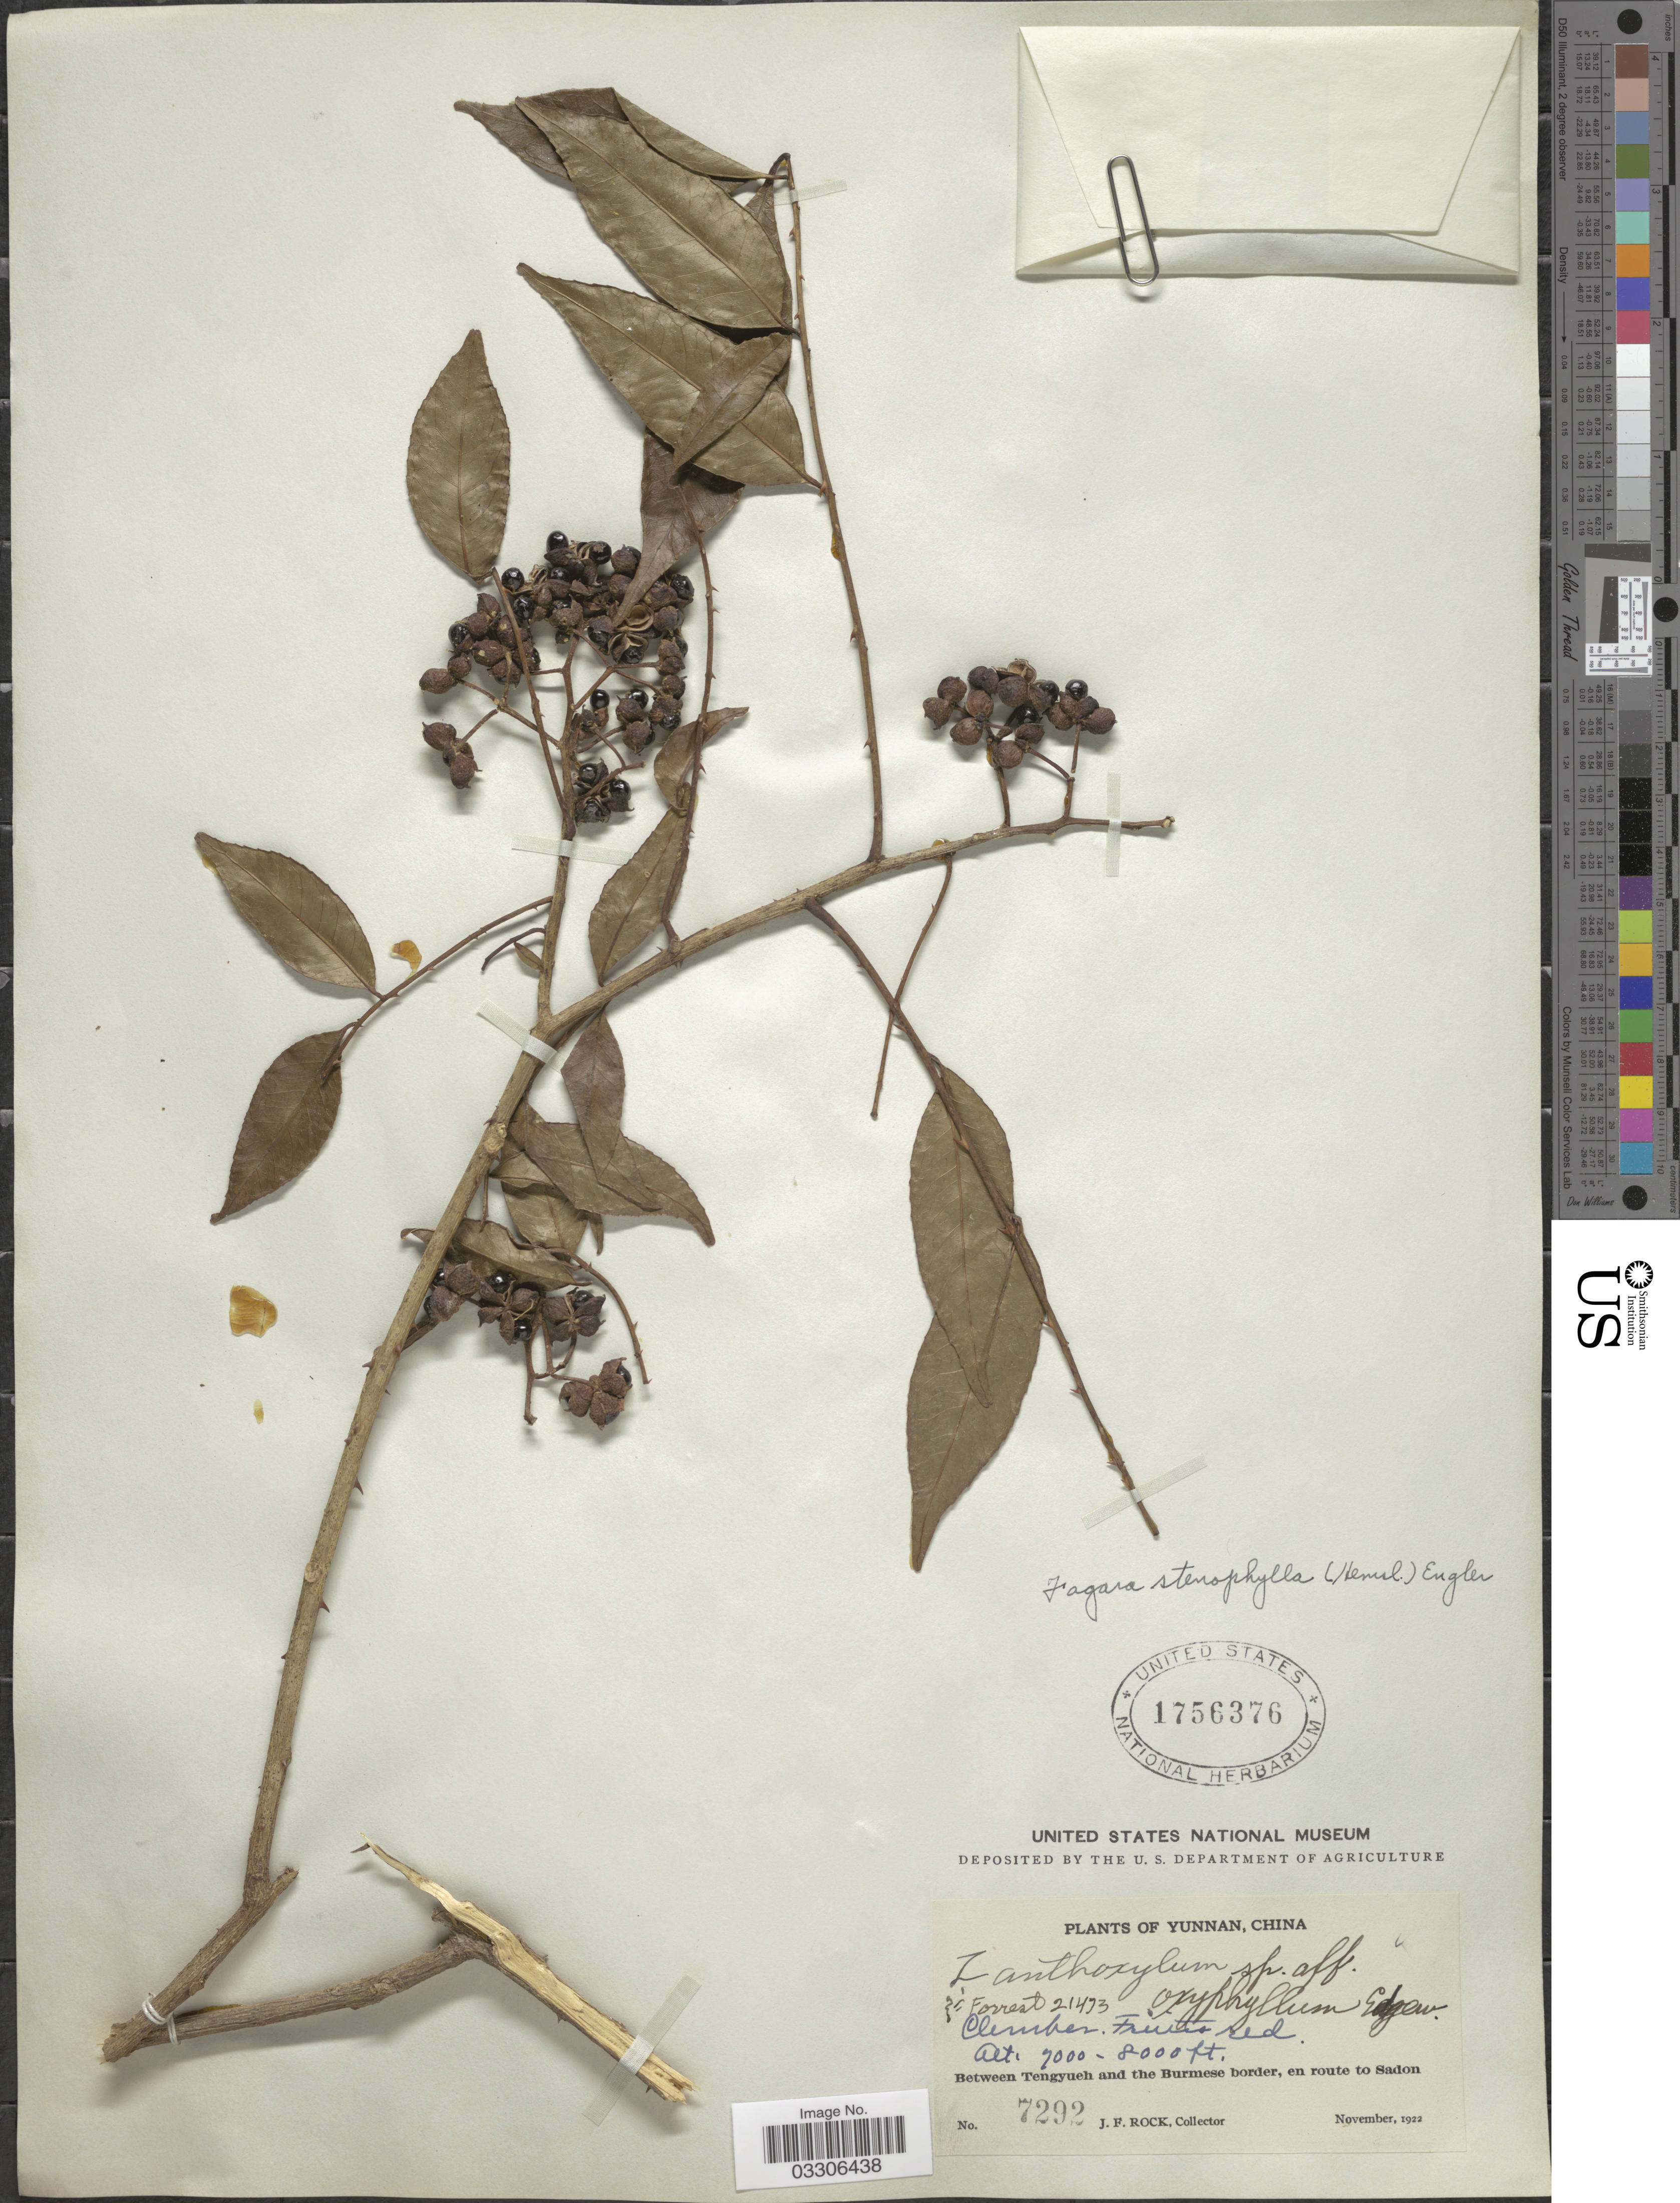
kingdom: Plantae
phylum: Tracheophyta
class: Magnoliopsida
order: Sapindales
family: Rutaceae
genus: Zanthoxylum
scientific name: Zanthoxylum stenophyllum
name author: Hemsl.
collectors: J. Rock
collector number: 7292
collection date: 1922-11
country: China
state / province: Yunnan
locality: Between Tengyueh and the Burmese border, en route to Sadon.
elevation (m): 2134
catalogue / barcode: US 1756376